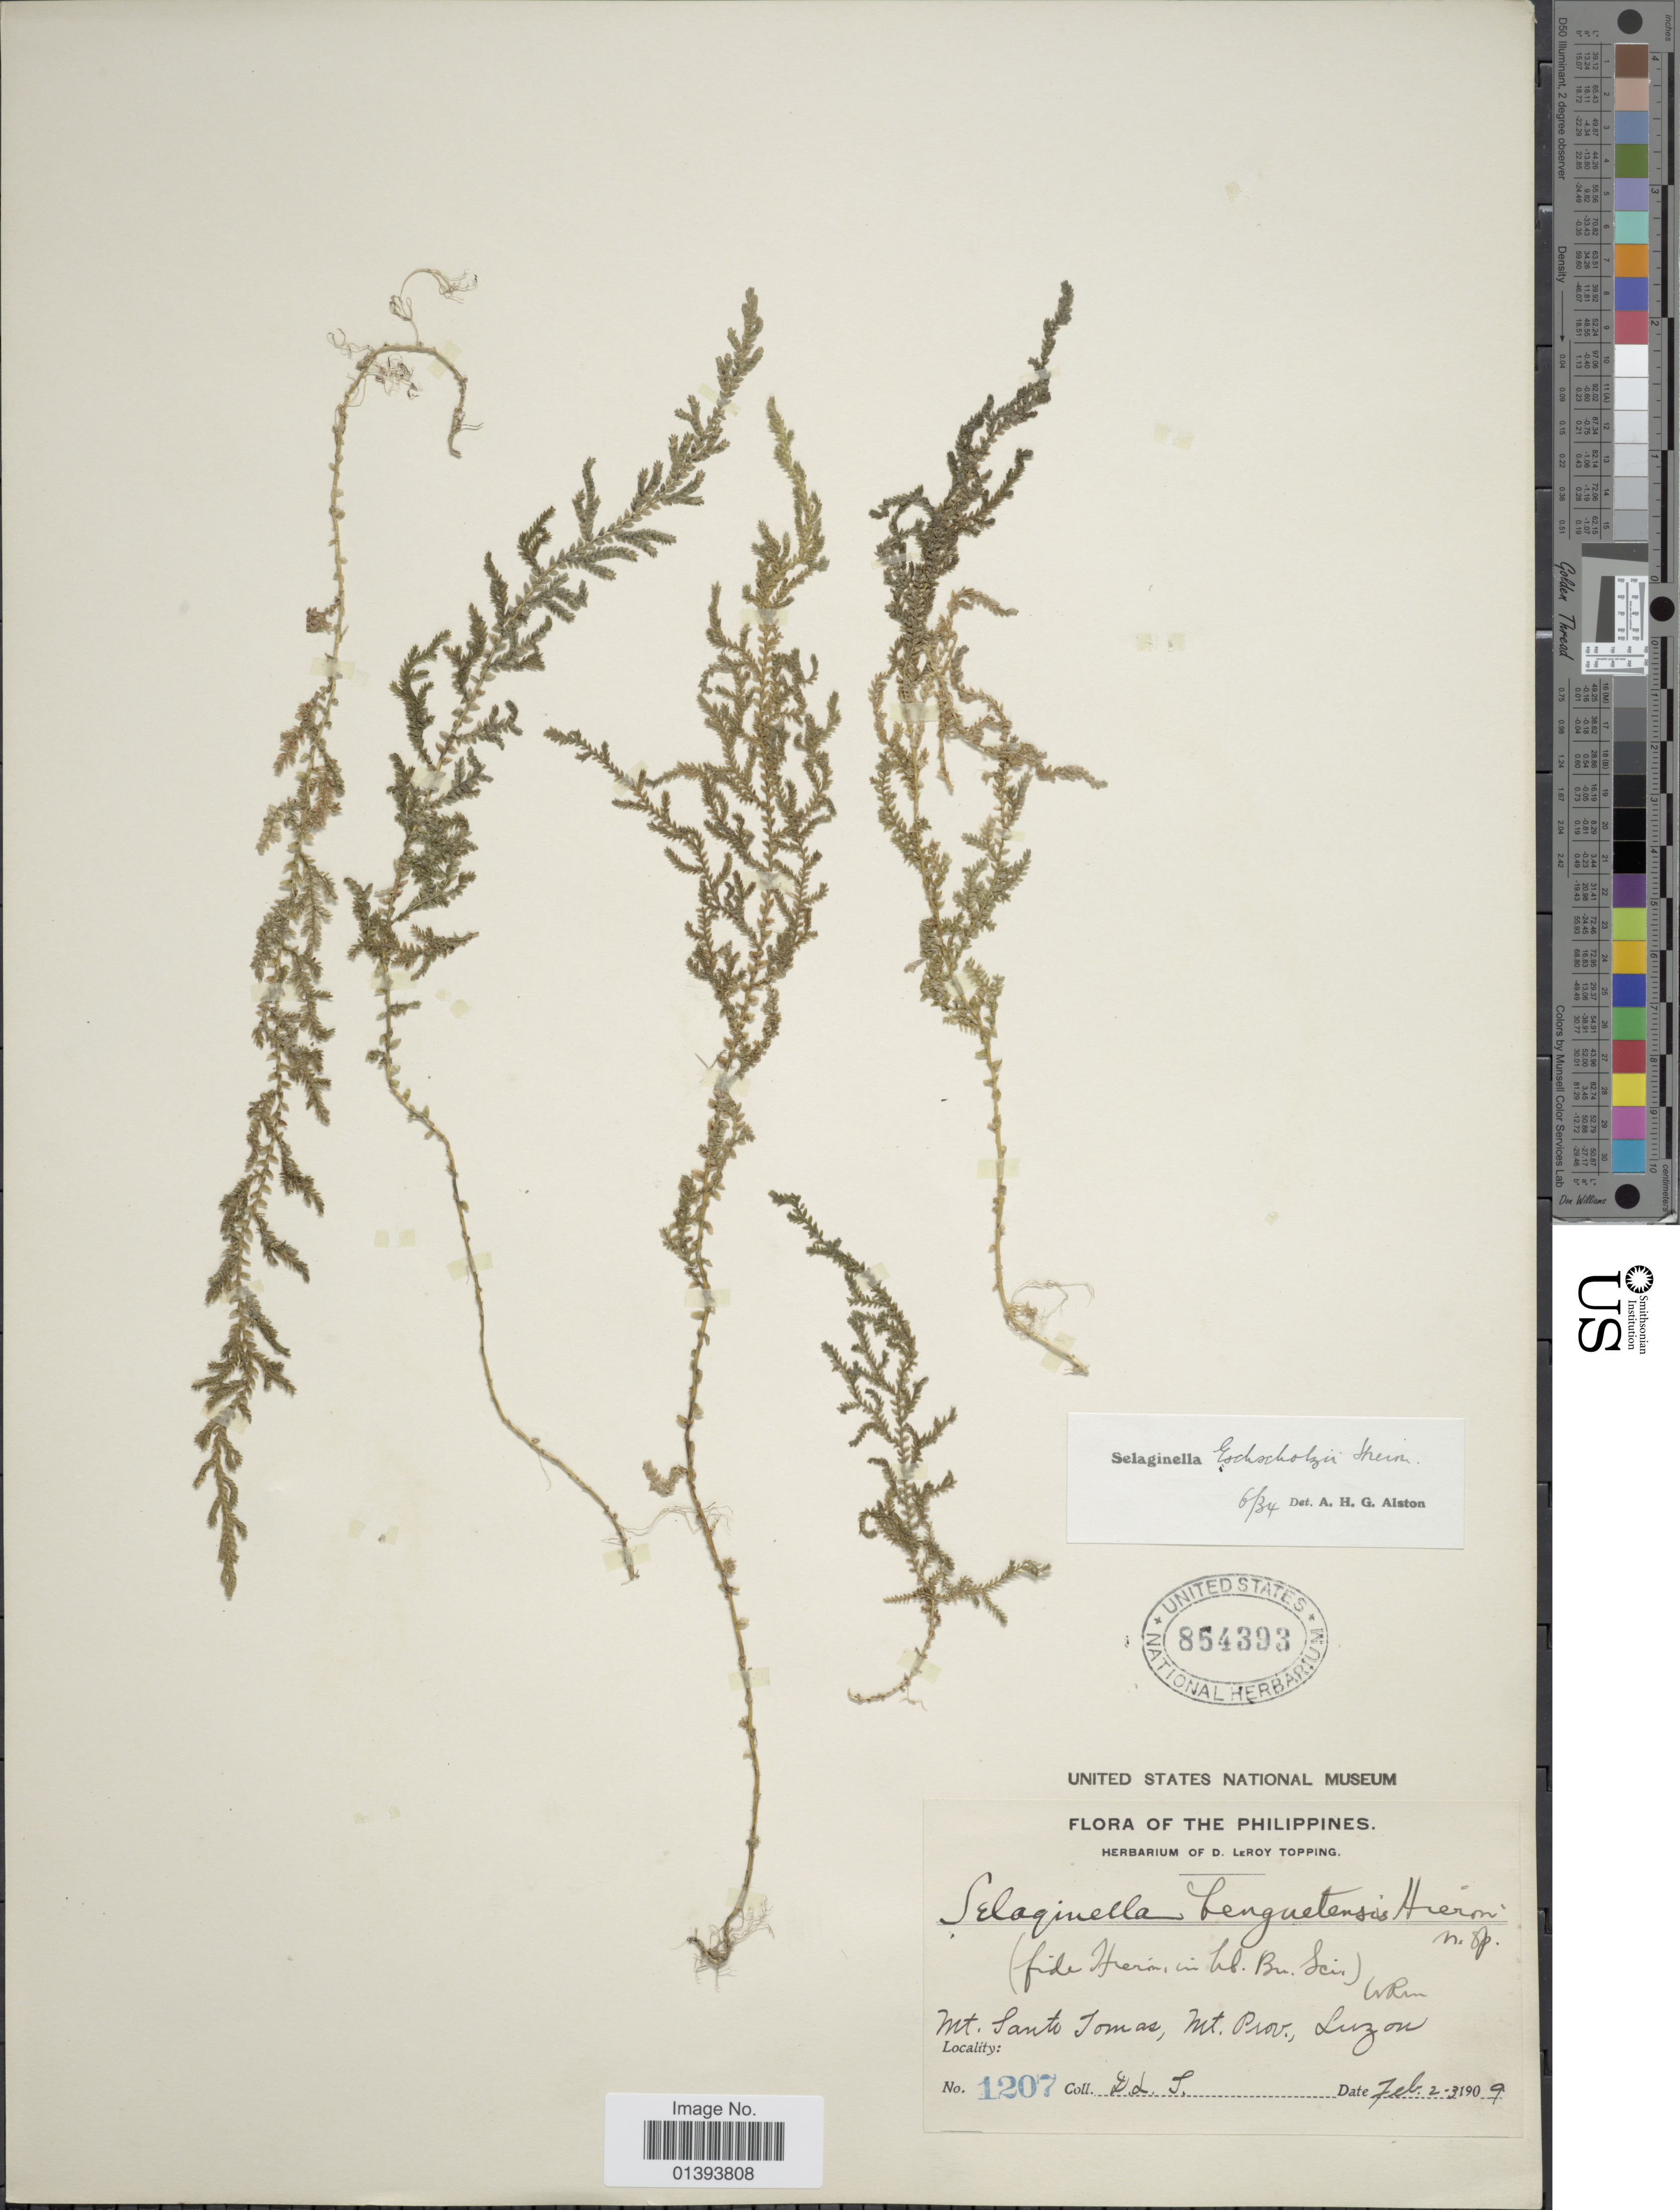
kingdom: Plantae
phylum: Tracheophyta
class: Lycopodiopsida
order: Selaginellales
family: Selaginellaceae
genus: Selaginella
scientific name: Selaginella eschscholzii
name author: Hieron.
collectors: D. L. Topping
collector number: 1207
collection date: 1909-02-02/1909-02-03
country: Philippines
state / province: Central Luzon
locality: Mt. Santo Tomas, Mt. Prov. Luzon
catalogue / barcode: US 854393